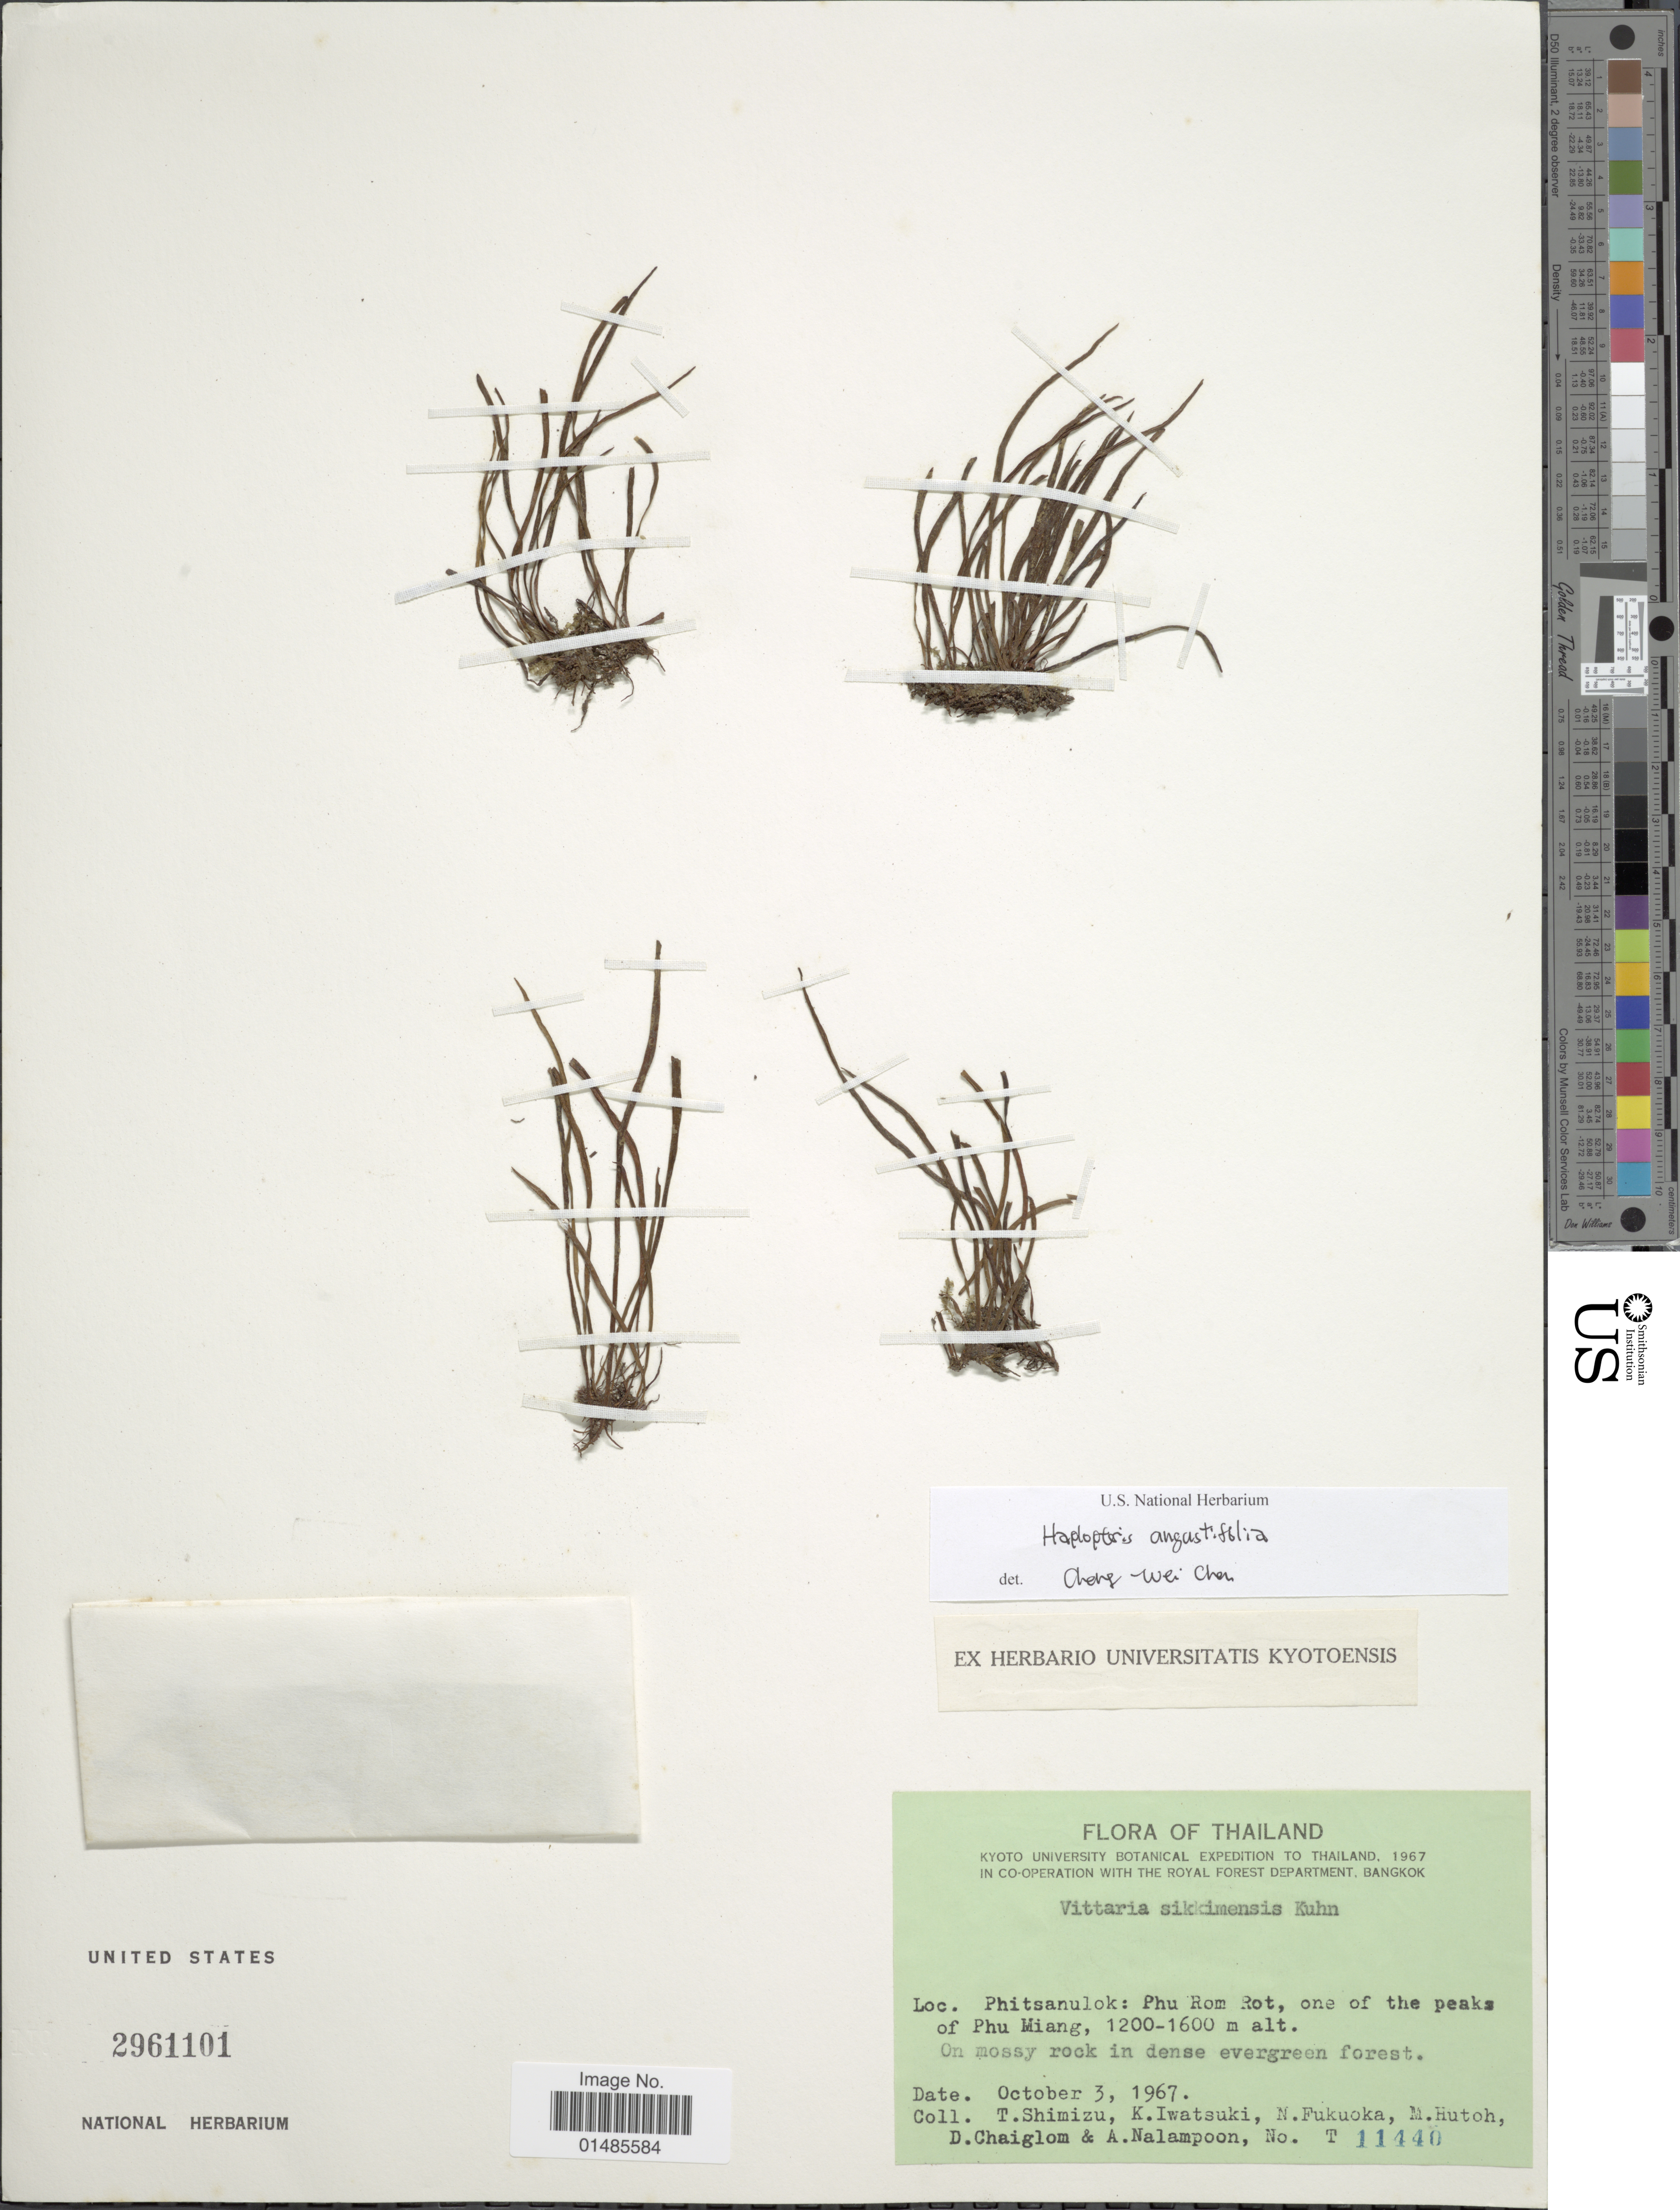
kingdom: Plantae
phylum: Tracheophyta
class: Polypodiopsida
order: Polypodiales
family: Pteridaceae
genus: Haplopteris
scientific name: Haplopteris angustifolia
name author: (Blume) E.H. Crane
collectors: T. Shimizu, K. Iwatsuki, N. Fukuoka, M. Hutoh & et al.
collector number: T 11440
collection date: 1967-10-03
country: Thailand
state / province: Phitsanulok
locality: Phu Rom Rot, one of the peaks of Phu Miang.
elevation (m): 1200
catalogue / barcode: US 2961101